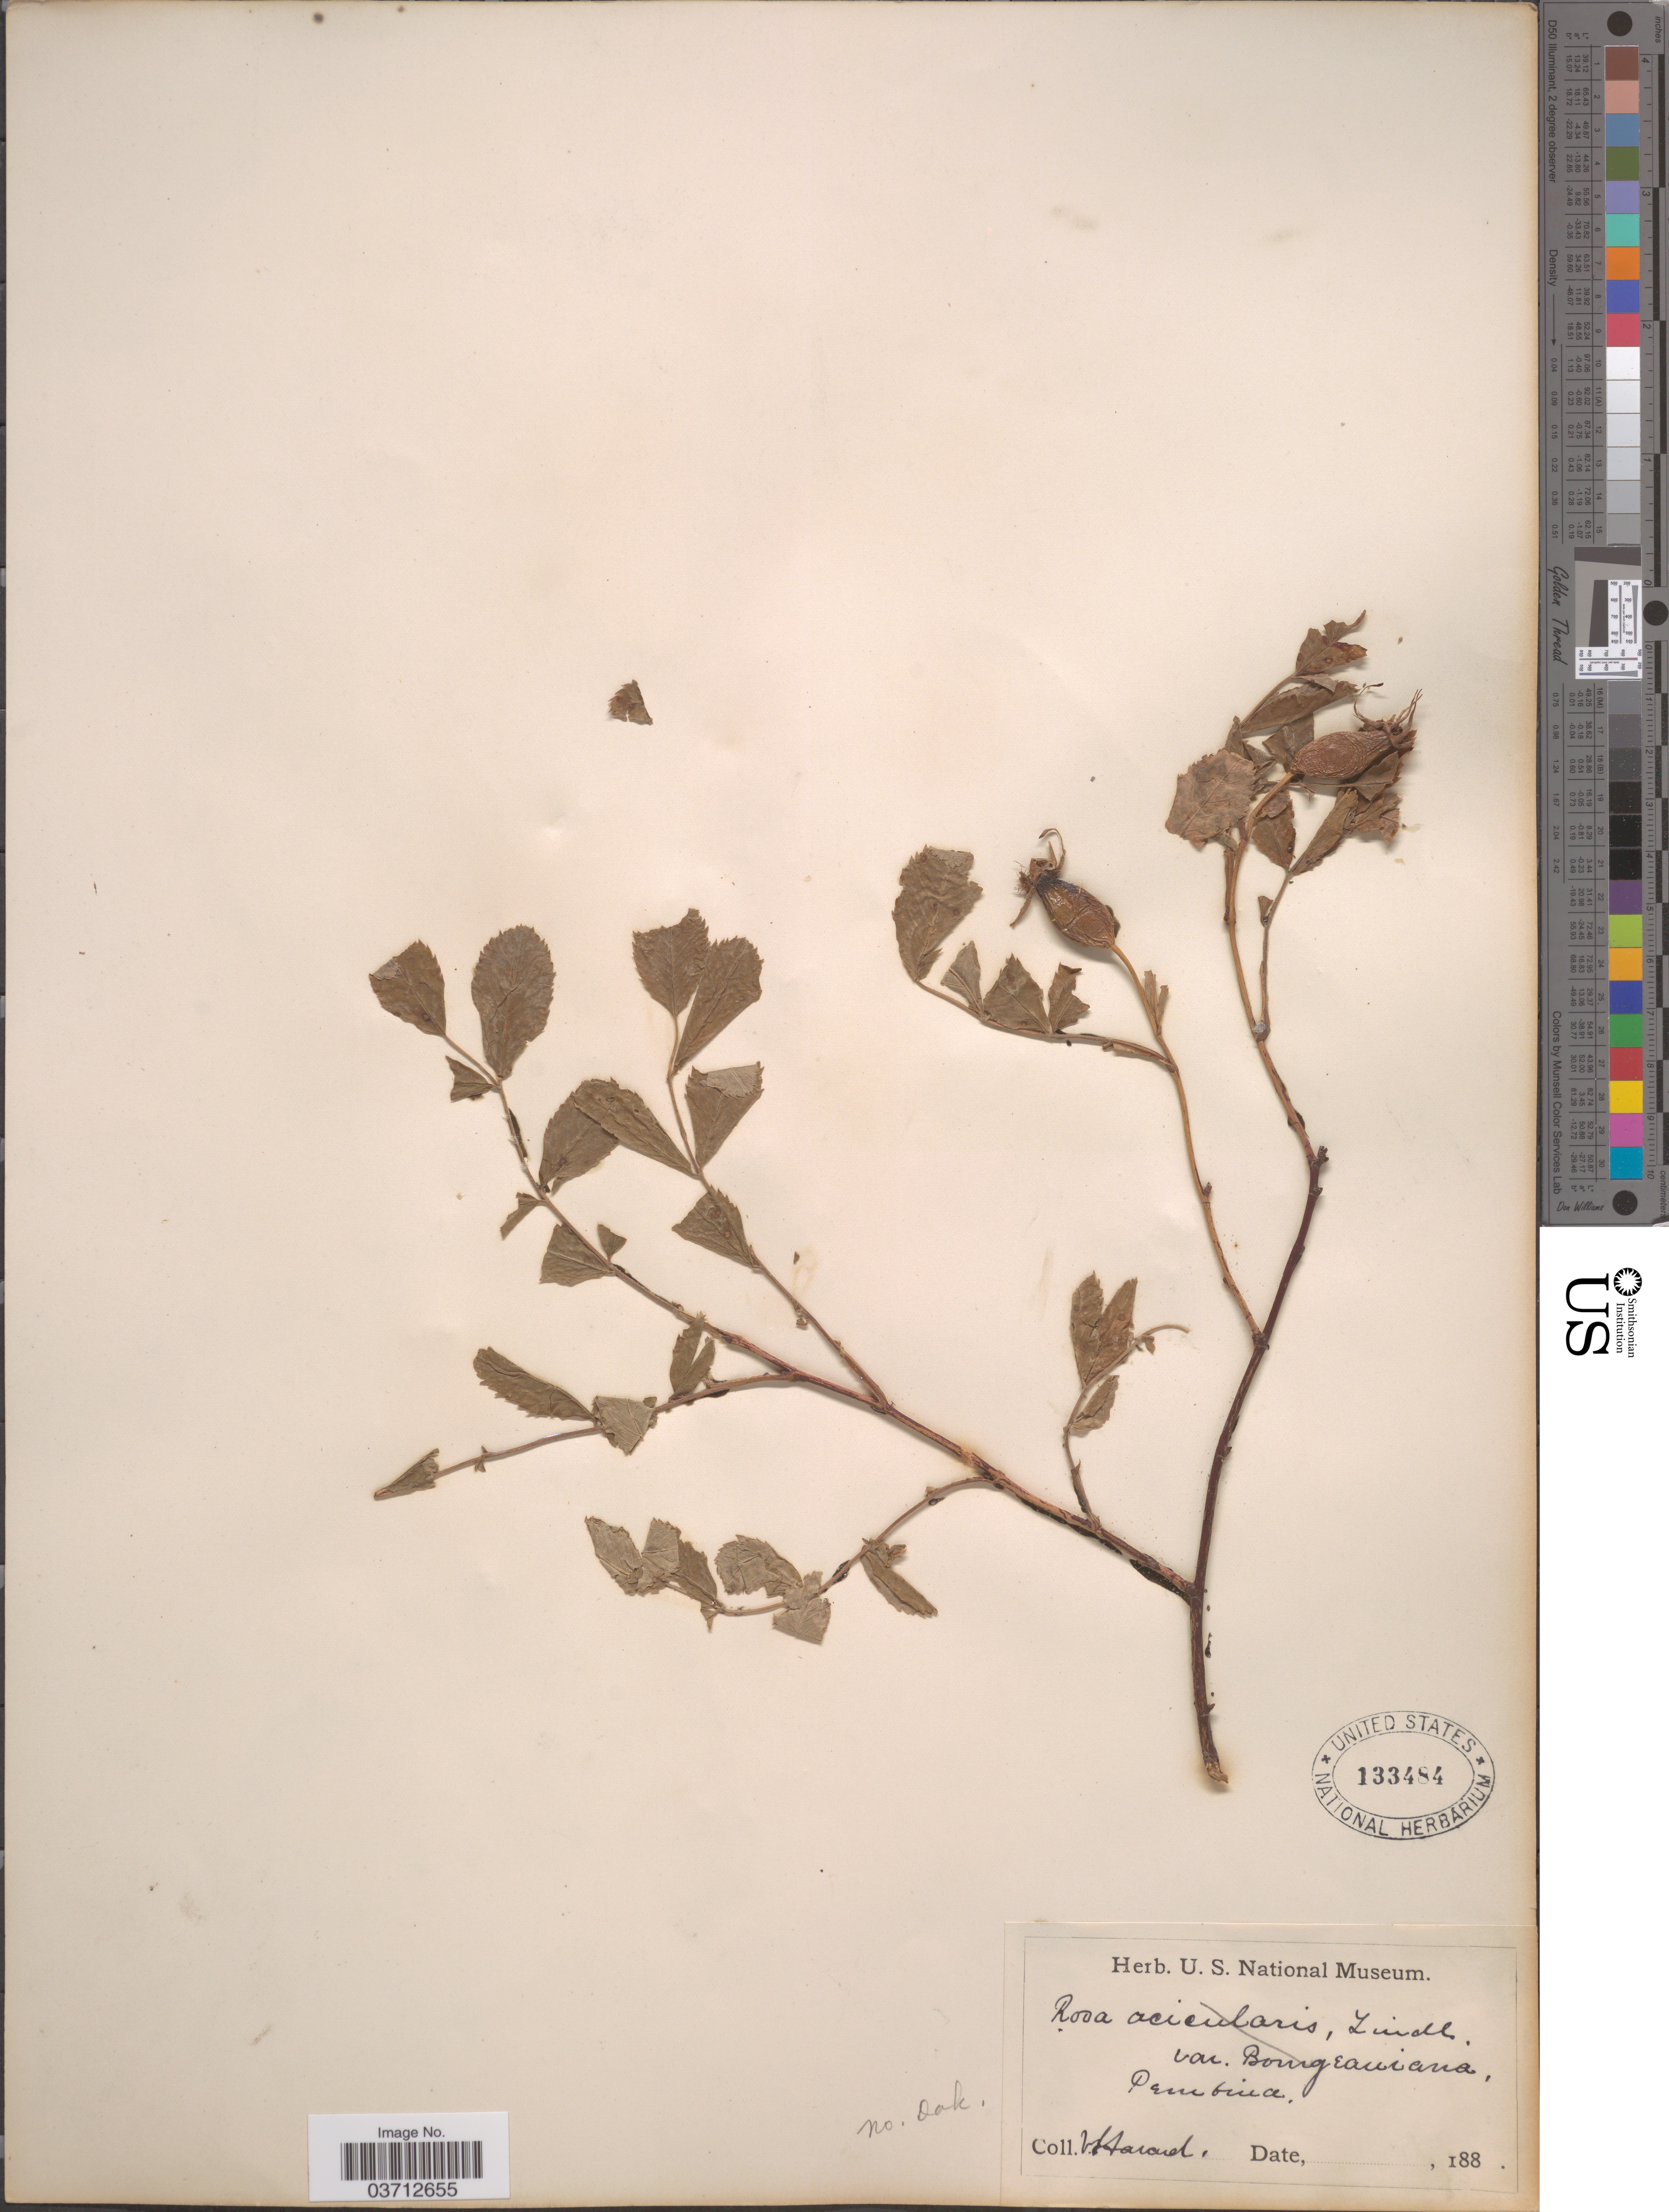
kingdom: Plantae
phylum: Tracheophyta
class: Magnoliopsida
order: Rosales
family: Rosaceae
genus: Rosa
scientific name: Rosa sp.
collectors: V. Havard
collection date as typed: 188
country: United States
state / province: North Dakota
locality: Pembina.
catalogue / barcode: US 133484